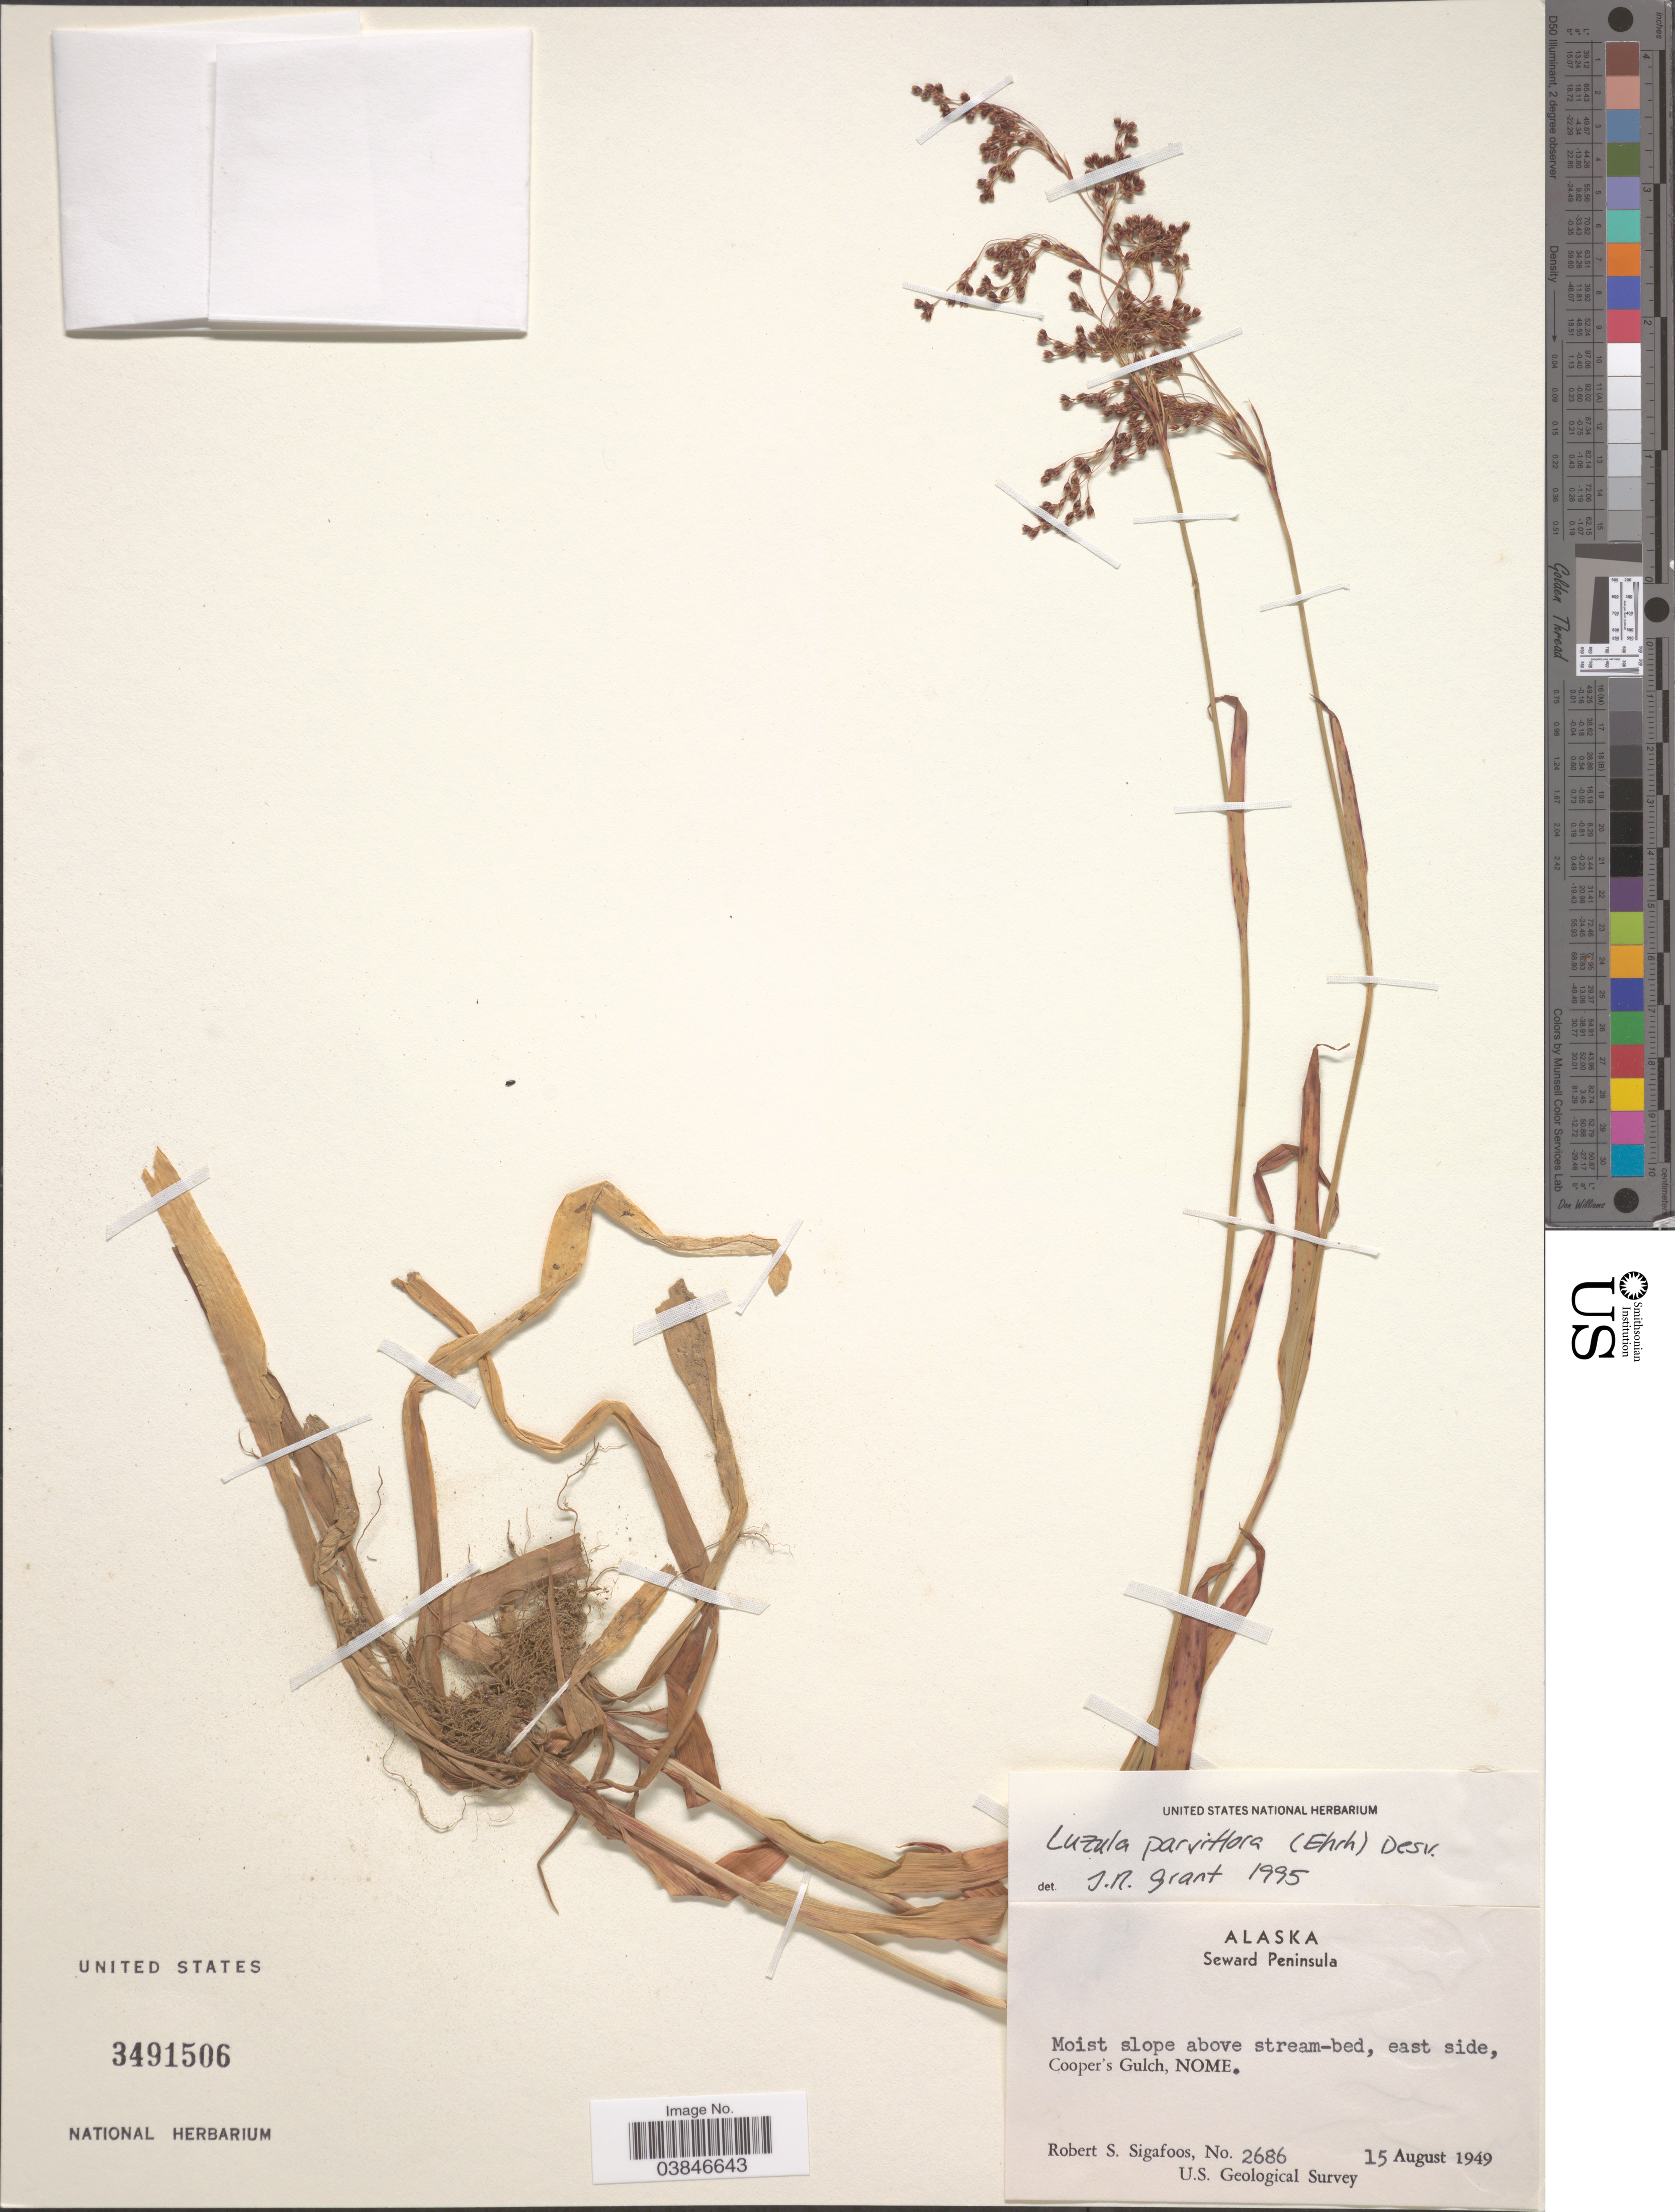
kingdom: Plantae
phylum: Tracheophyta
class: Liliopsida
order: Poales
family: Juncaceae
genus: Luzula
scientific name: Luzula parviflora subsp. parviflora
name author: (Ehrh.) Desv.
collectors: R. Sigafoos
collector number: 2686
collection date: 1949-08-15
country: United States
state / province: Alaska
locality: Seward Peninsula. East side, Cooper's Gulch, Nome.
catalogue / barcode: US 3491506